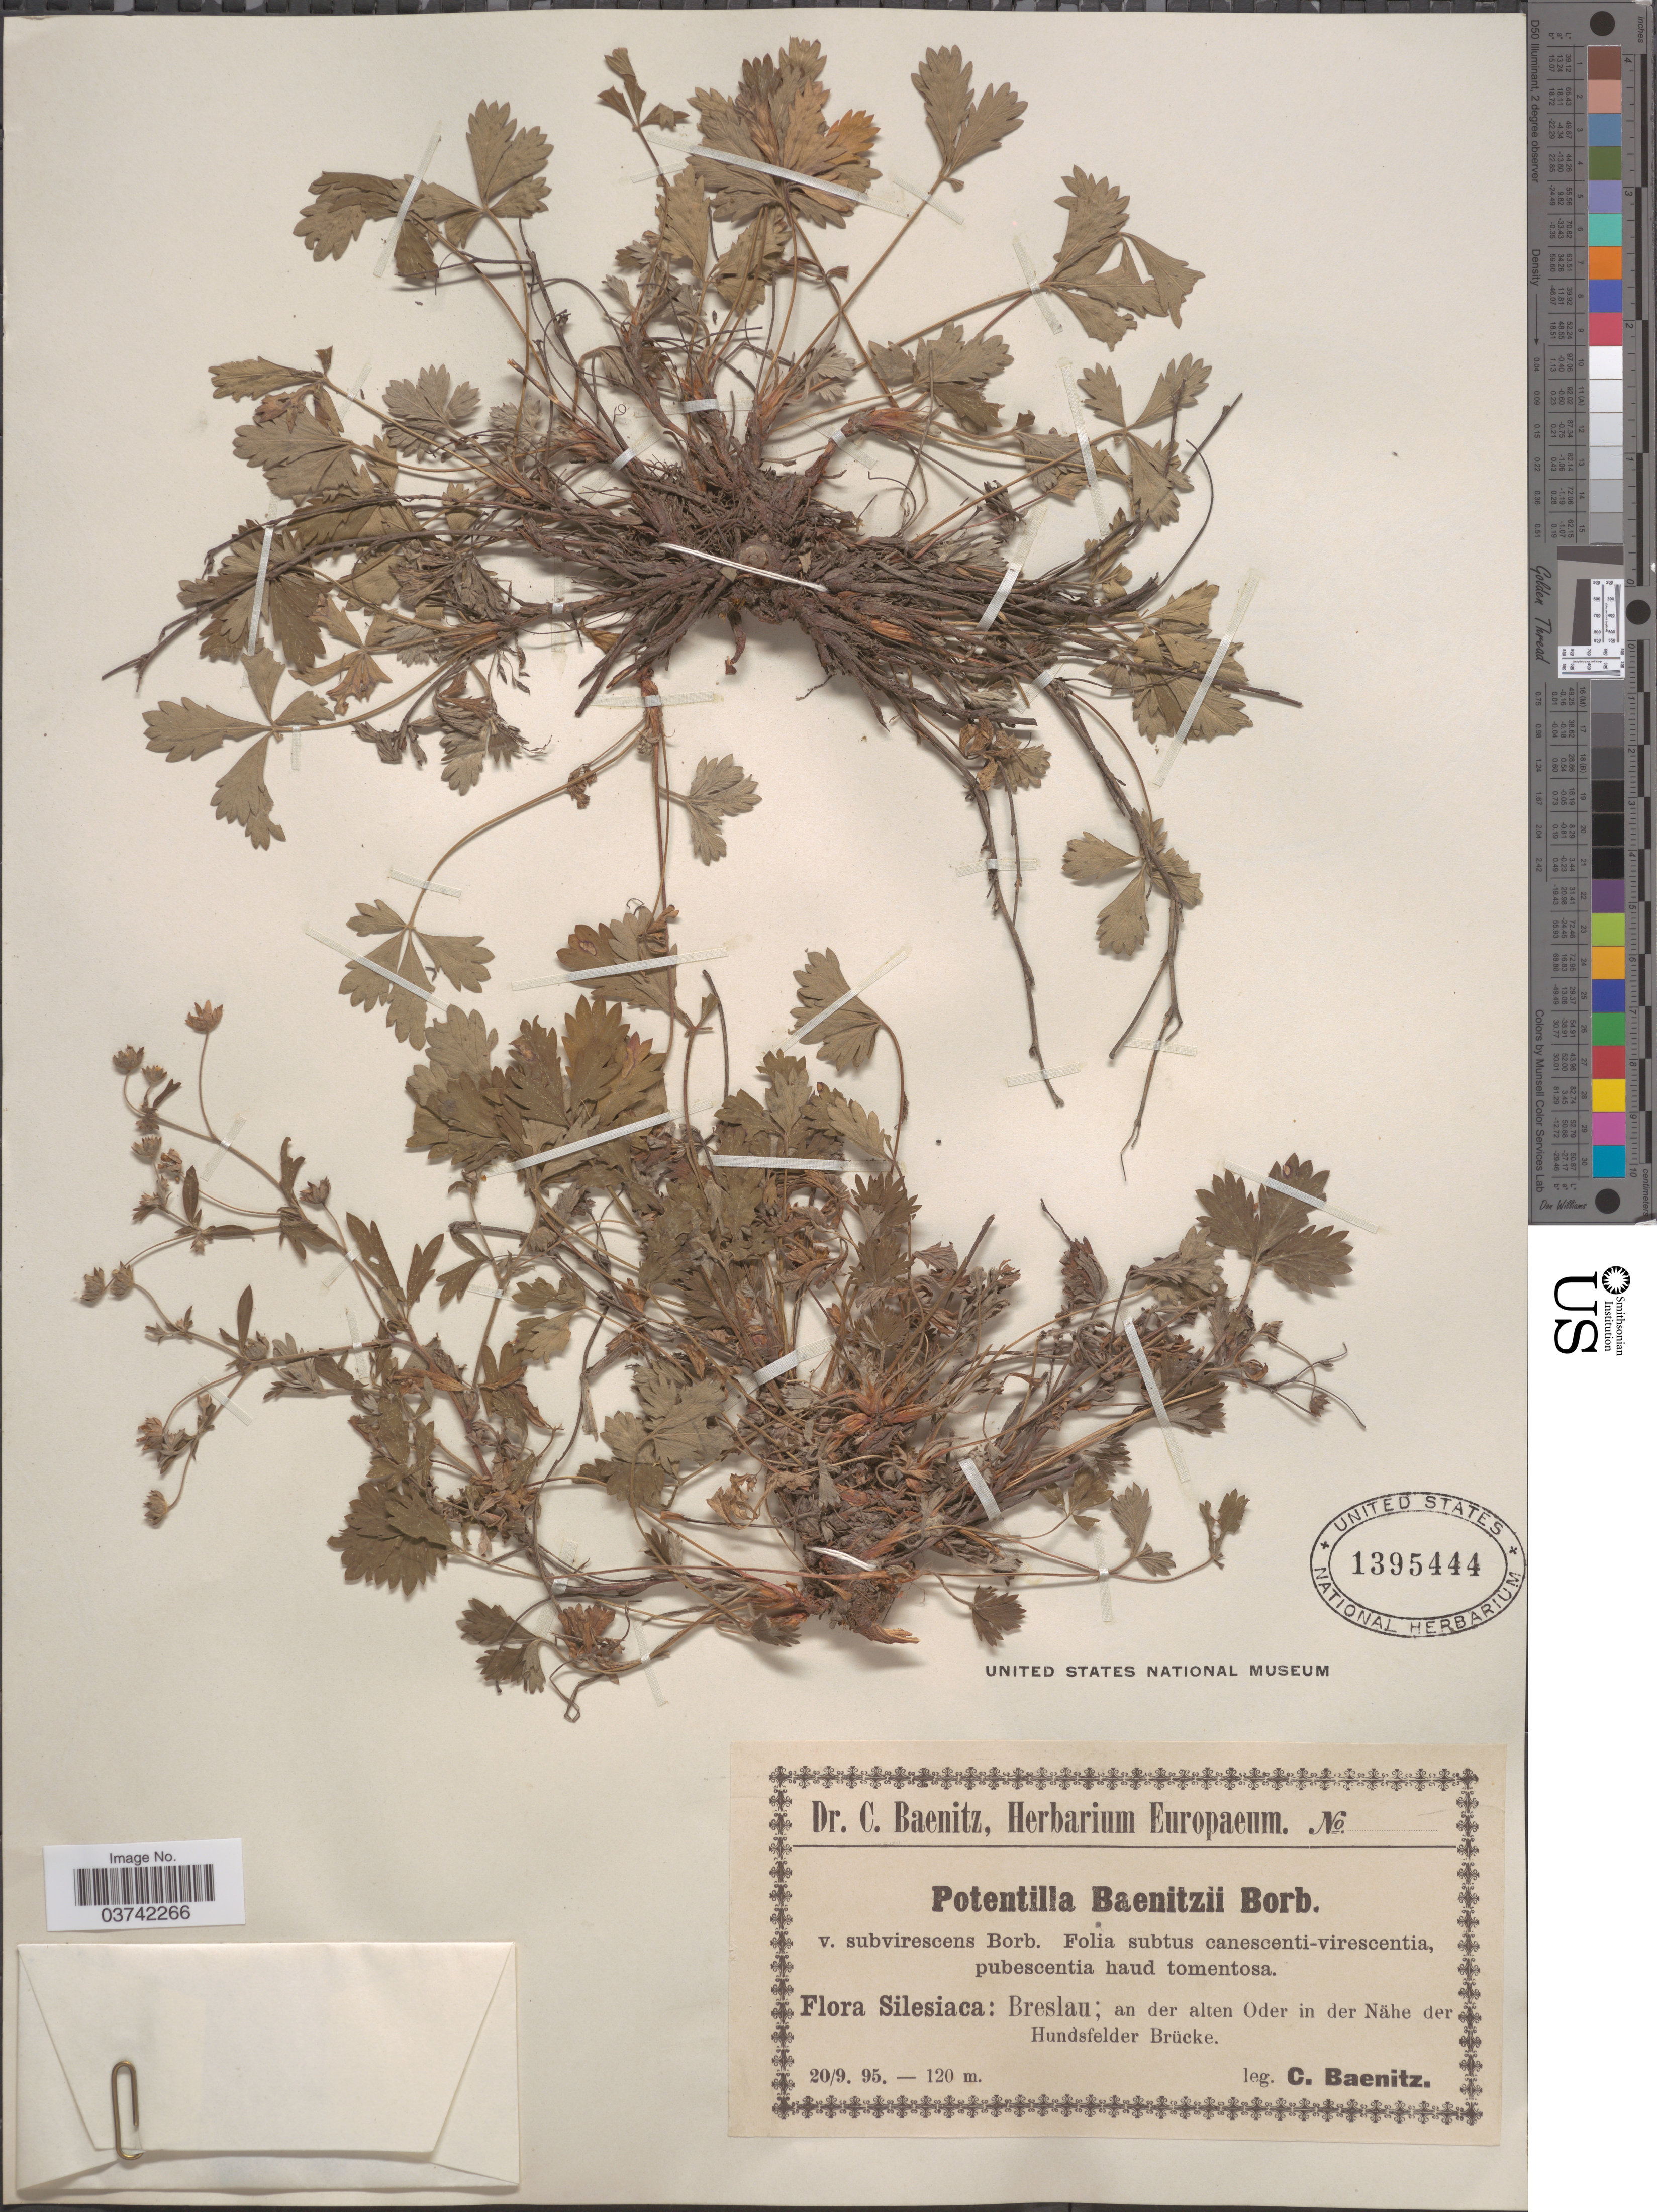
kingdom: Plantae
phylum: Tracheophyta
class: Magnoliopsida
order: Rosales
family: Rosaceae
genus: Potentilla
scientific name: Potentilla baenitzii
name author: Borbás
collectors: C. G. Baenitz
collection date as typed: Transcribed d/m/y: 20/9/95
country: Poland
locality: Silesiaca: Breslau; an der alten Oder in der Nähe der Hundsfelder Brücke.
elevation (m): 120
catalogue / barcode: US 1395444